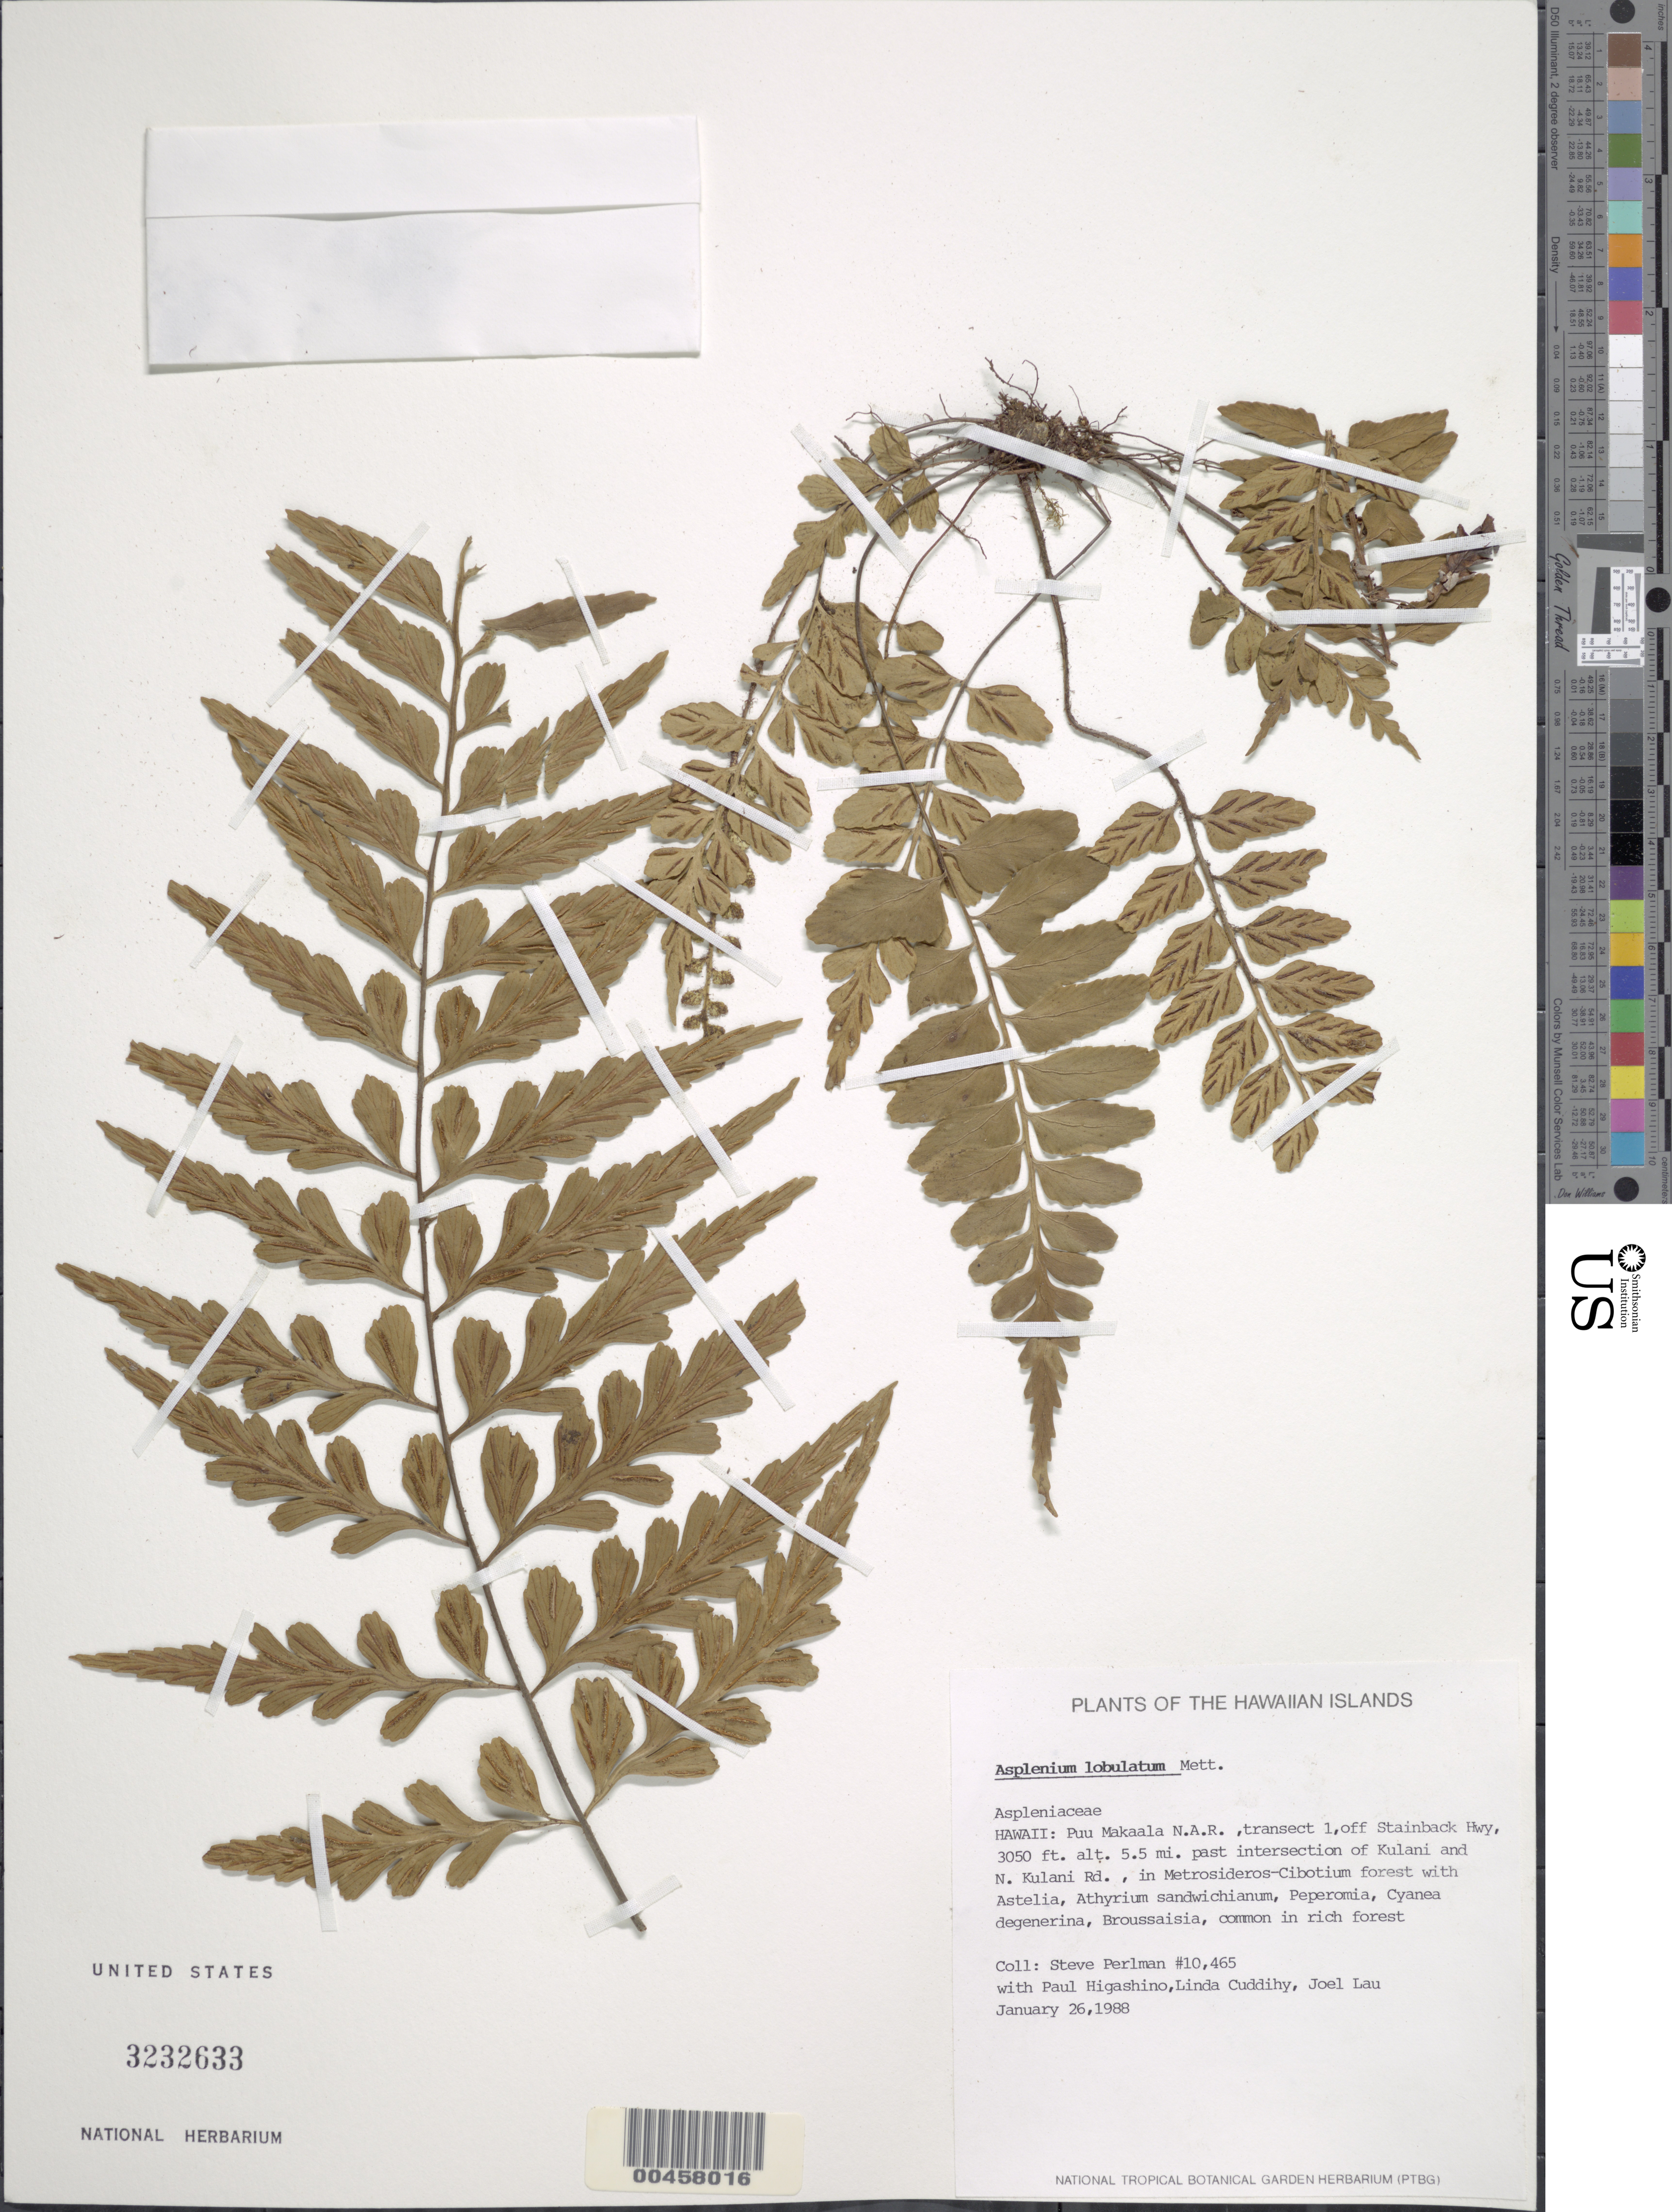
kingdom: Plantae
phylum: Tracheophyta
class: Polypodiopsida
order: Polypodiales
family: Aspleniaceae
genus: Asplenium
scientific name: Asplenium lobulatum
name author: Mett.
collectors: S. P. Perlman, P. Higashino, L. Cuddihy & J. Lau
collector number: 10465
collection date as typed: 26 Jan 1988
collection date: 1988-01-26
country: United States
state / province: Hawaii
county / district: Hawaii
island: Hawaii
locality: Puu Makaala N.A.R., transect 1, off Stainback Hwy, 5.5.mi. past intersection of Kulani and N. Kulani Rd.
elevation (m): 930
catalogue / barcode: US 3232633